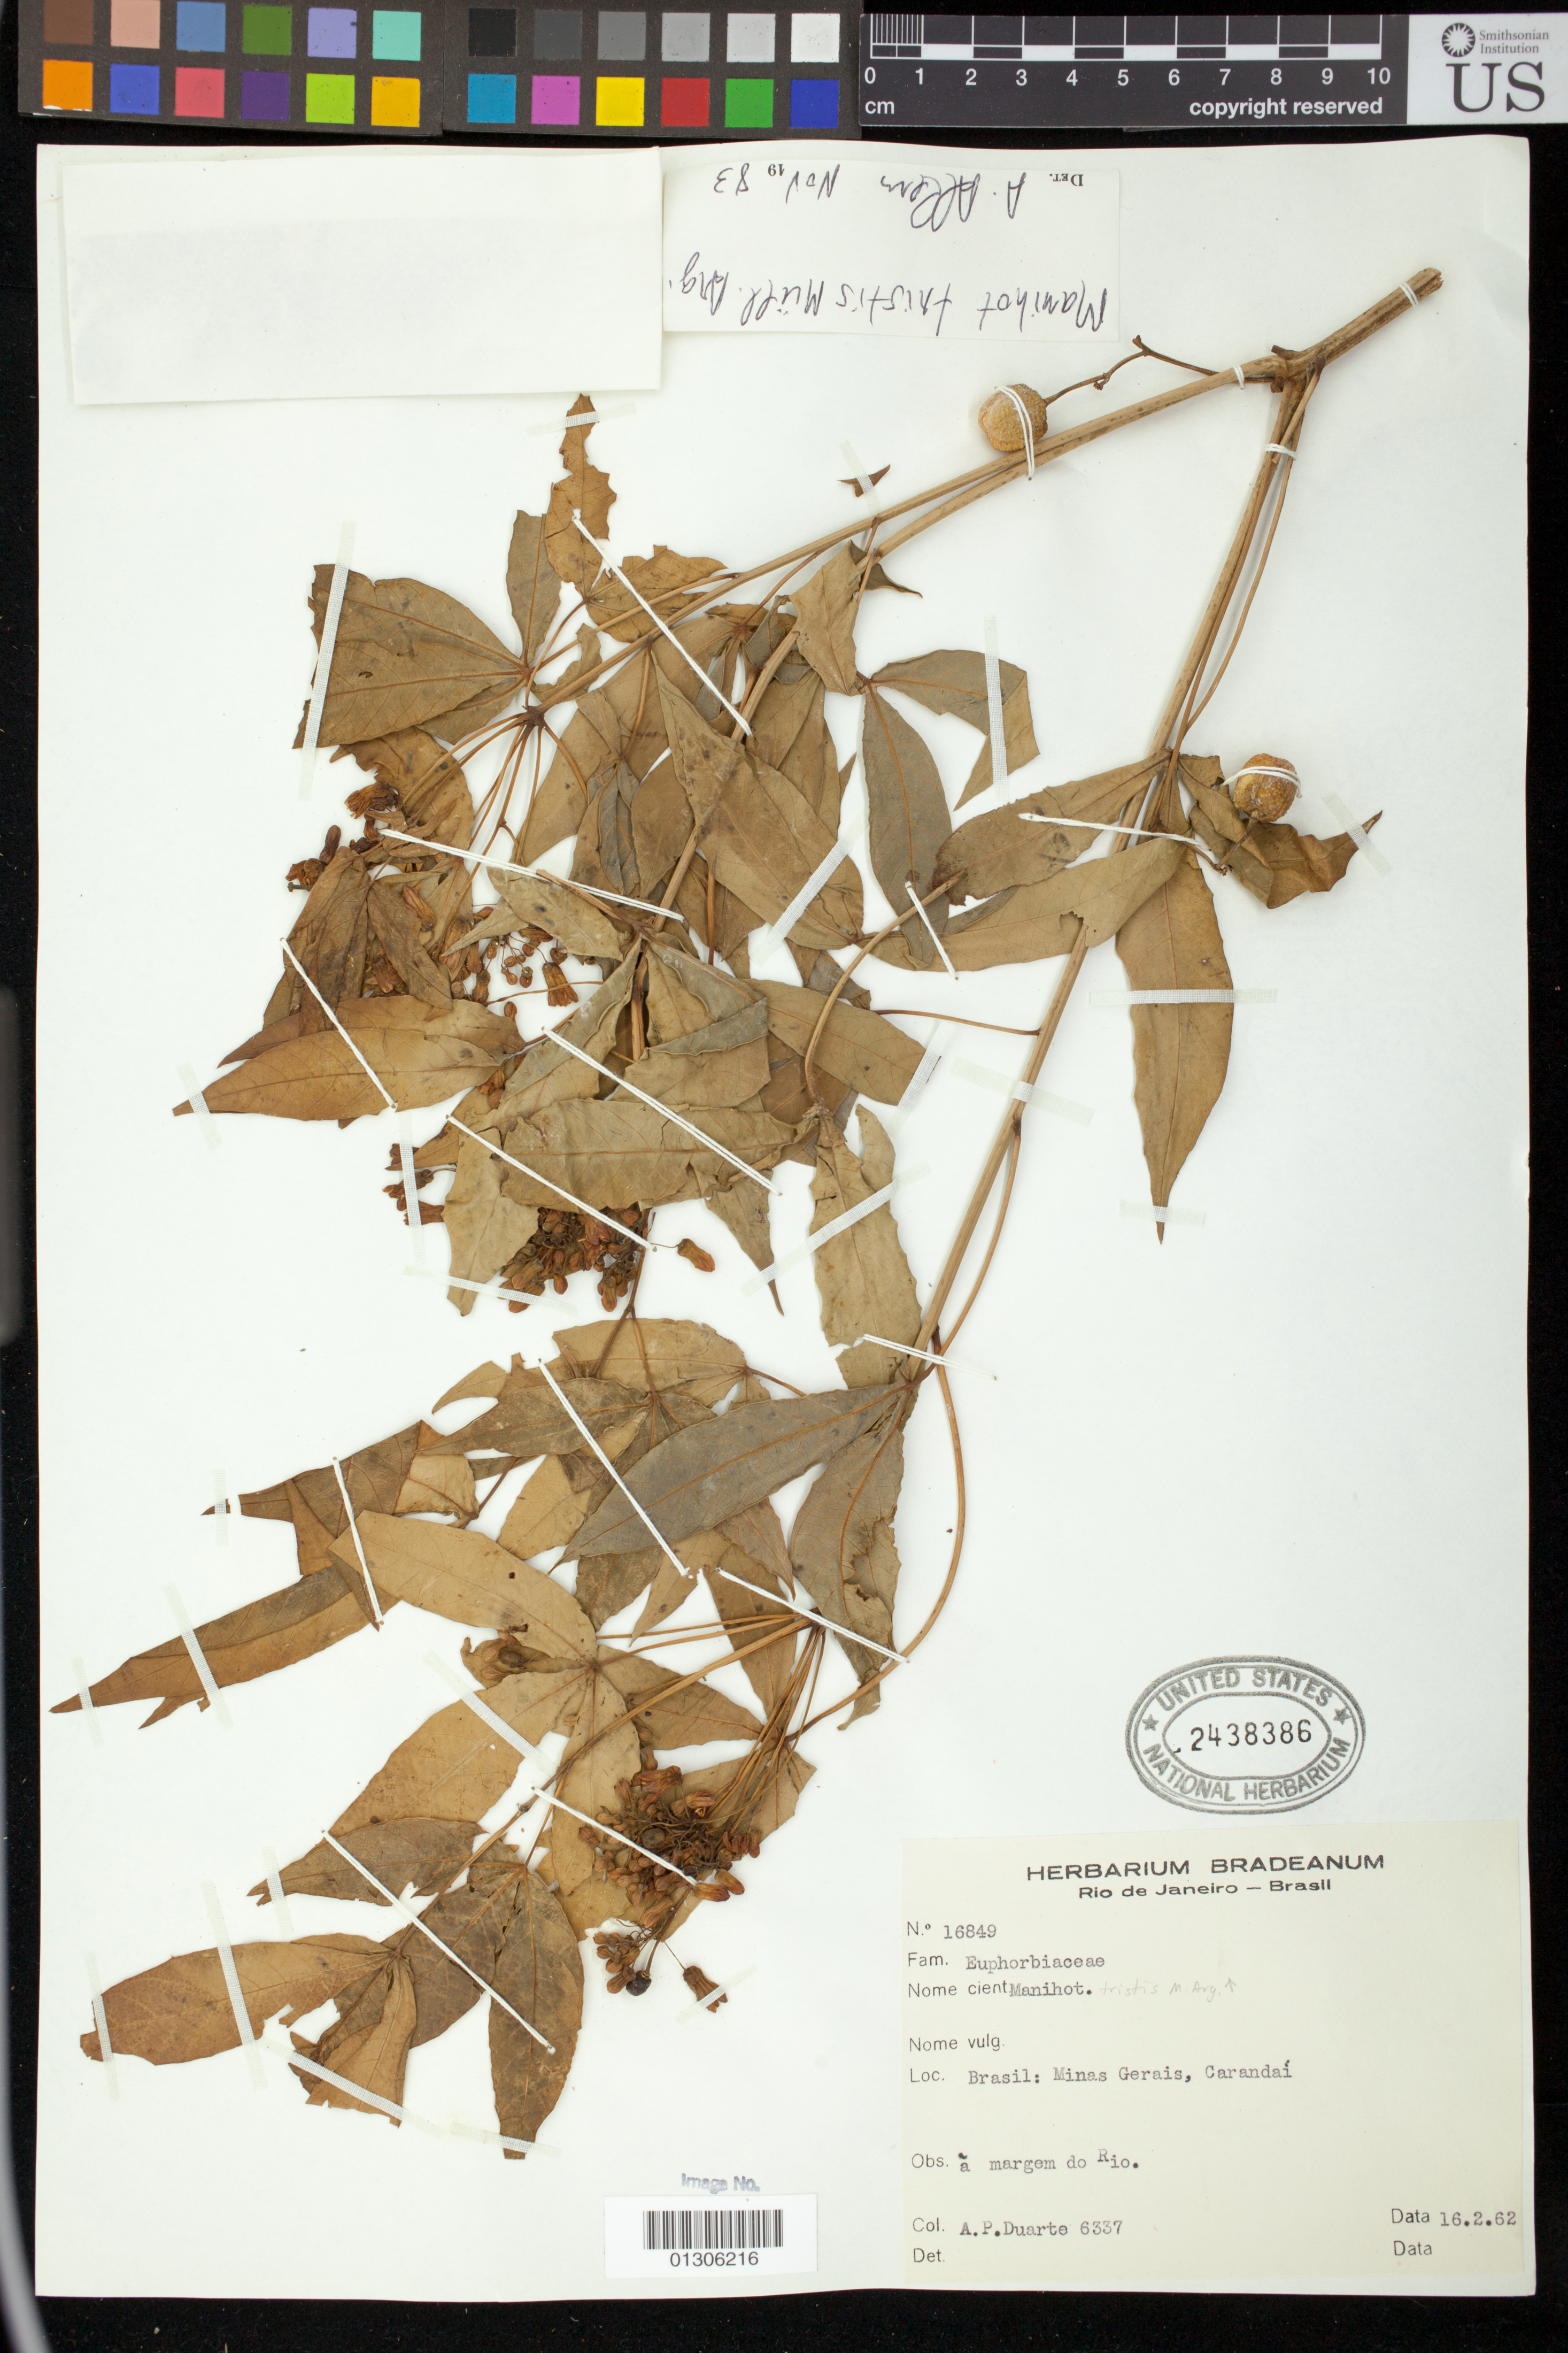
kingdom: Plantae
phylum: Tracheophyta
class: Magnoliopsida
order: Malpighiales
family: Euphorbiaceae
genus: Manihot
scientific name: Manihot pilosa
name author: Pohl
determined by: Mendoza, M.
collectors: A. P. Duarte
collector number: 6337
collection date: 1962-02-16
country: Brazil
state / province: Minas Gerais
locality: Carandai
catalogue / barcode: US 2438386